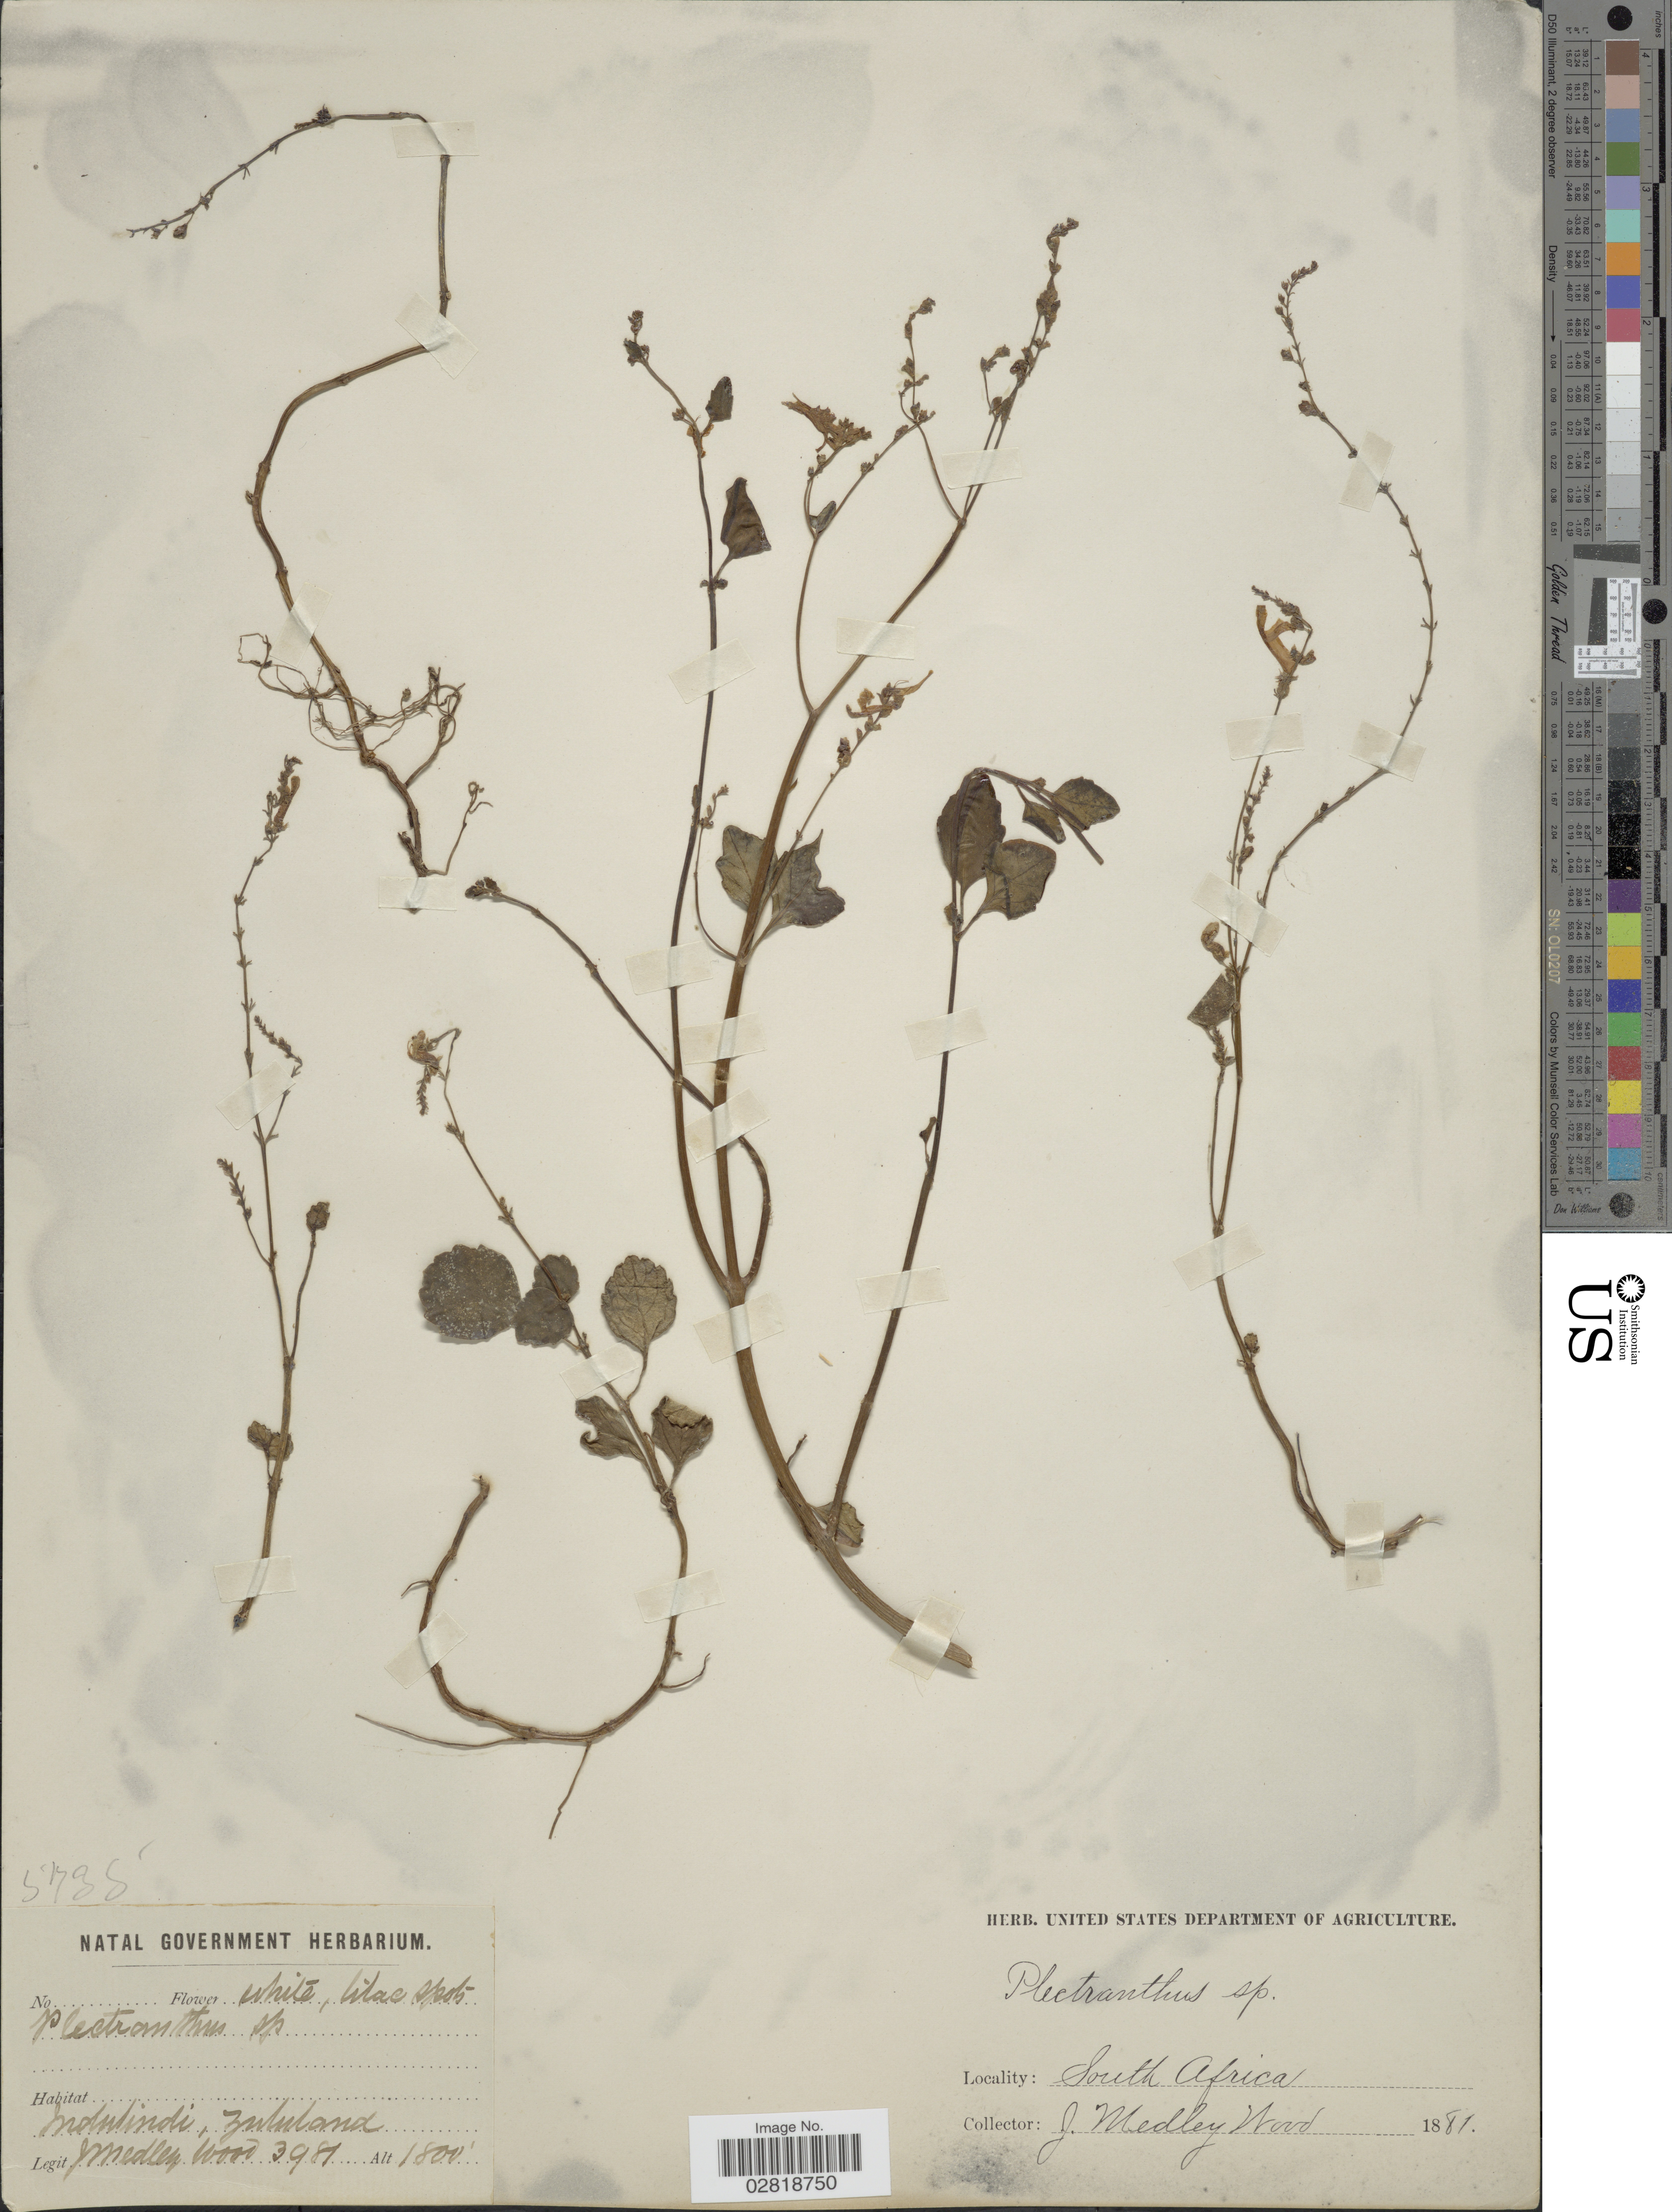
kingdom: Plantae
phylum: Tracheophyta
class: Magnoliopsida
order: Lamiales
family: Lamiaceae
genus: Plectranthus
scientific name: Plectranthus sp.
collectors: J. M. Wood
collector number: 3981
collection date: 1881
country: South Africa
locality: Mdulindi, Zululand.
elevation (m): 549